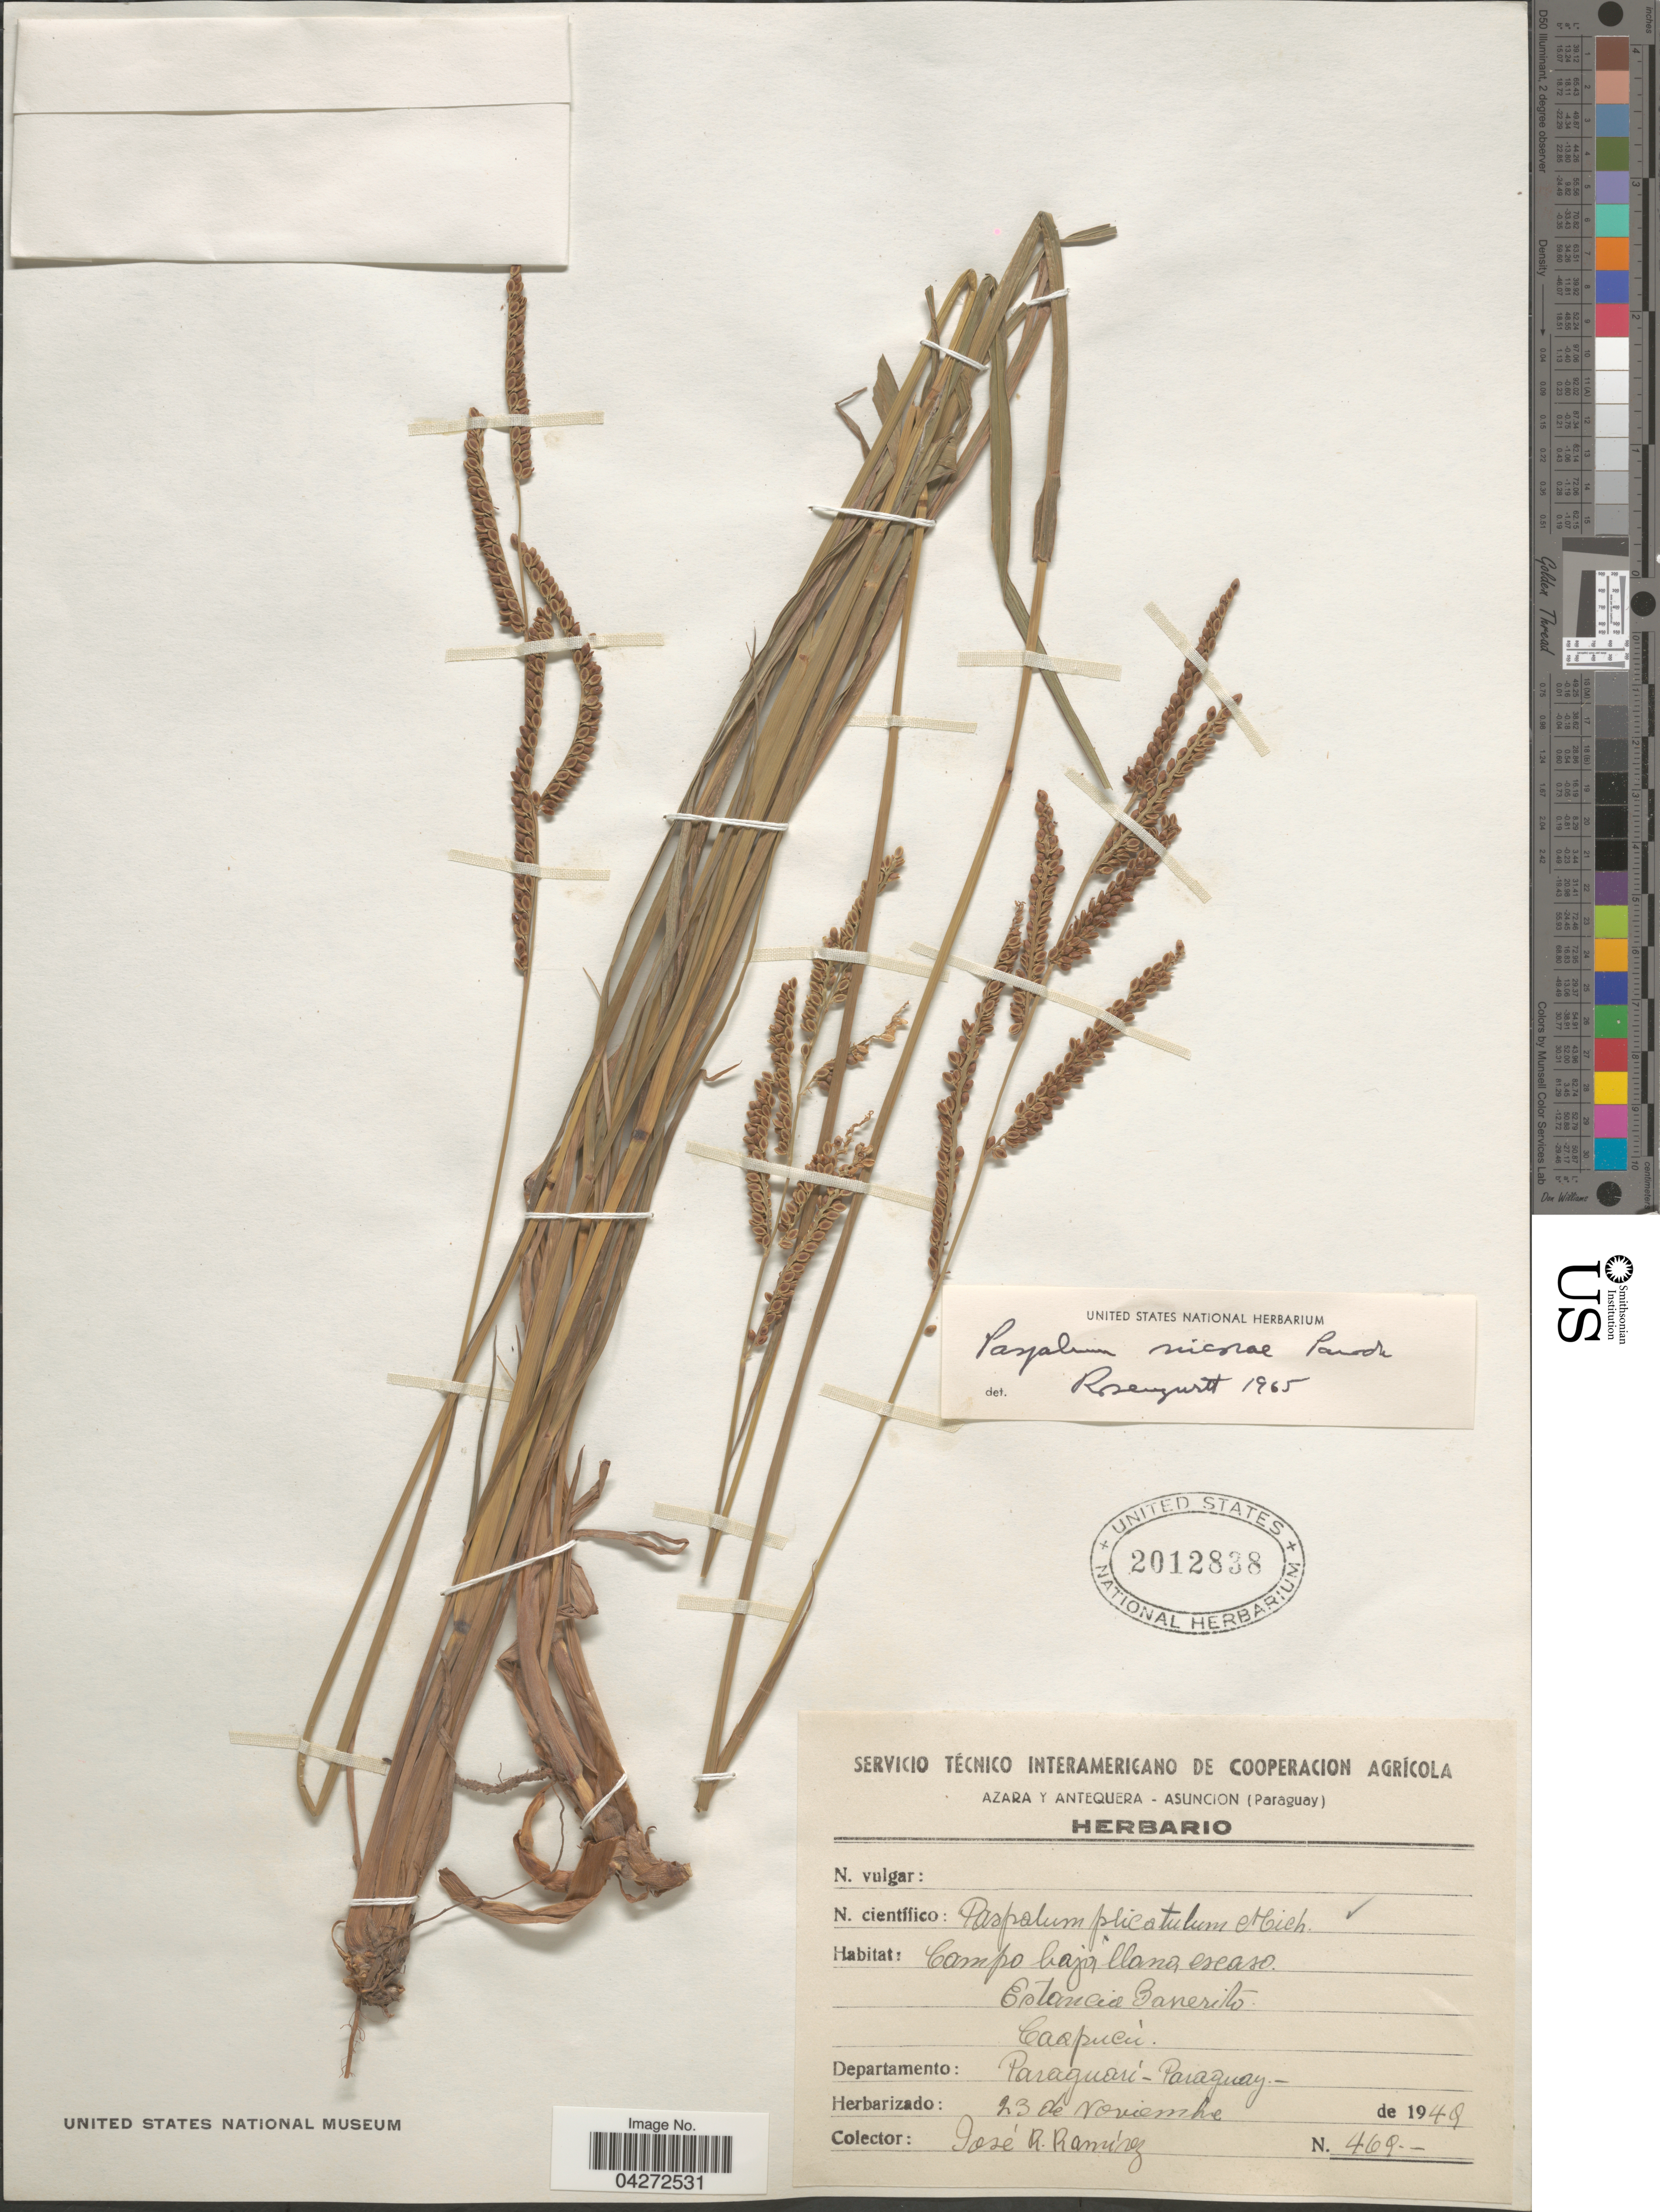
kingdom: Plantae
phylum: Tracheophyta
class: Liliopsida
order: Poales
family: Poaceae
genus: Paspalum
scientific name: Paspalum nicorae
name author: Parodi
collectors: J. Ramírez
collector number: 469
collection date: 1949-11-23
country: Paraguay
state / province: Paraguari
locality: Campo bajo, llano escaso. Estancia Barrerito. Caapucú. Departamento: Paraguari.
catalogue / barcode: US 2012838